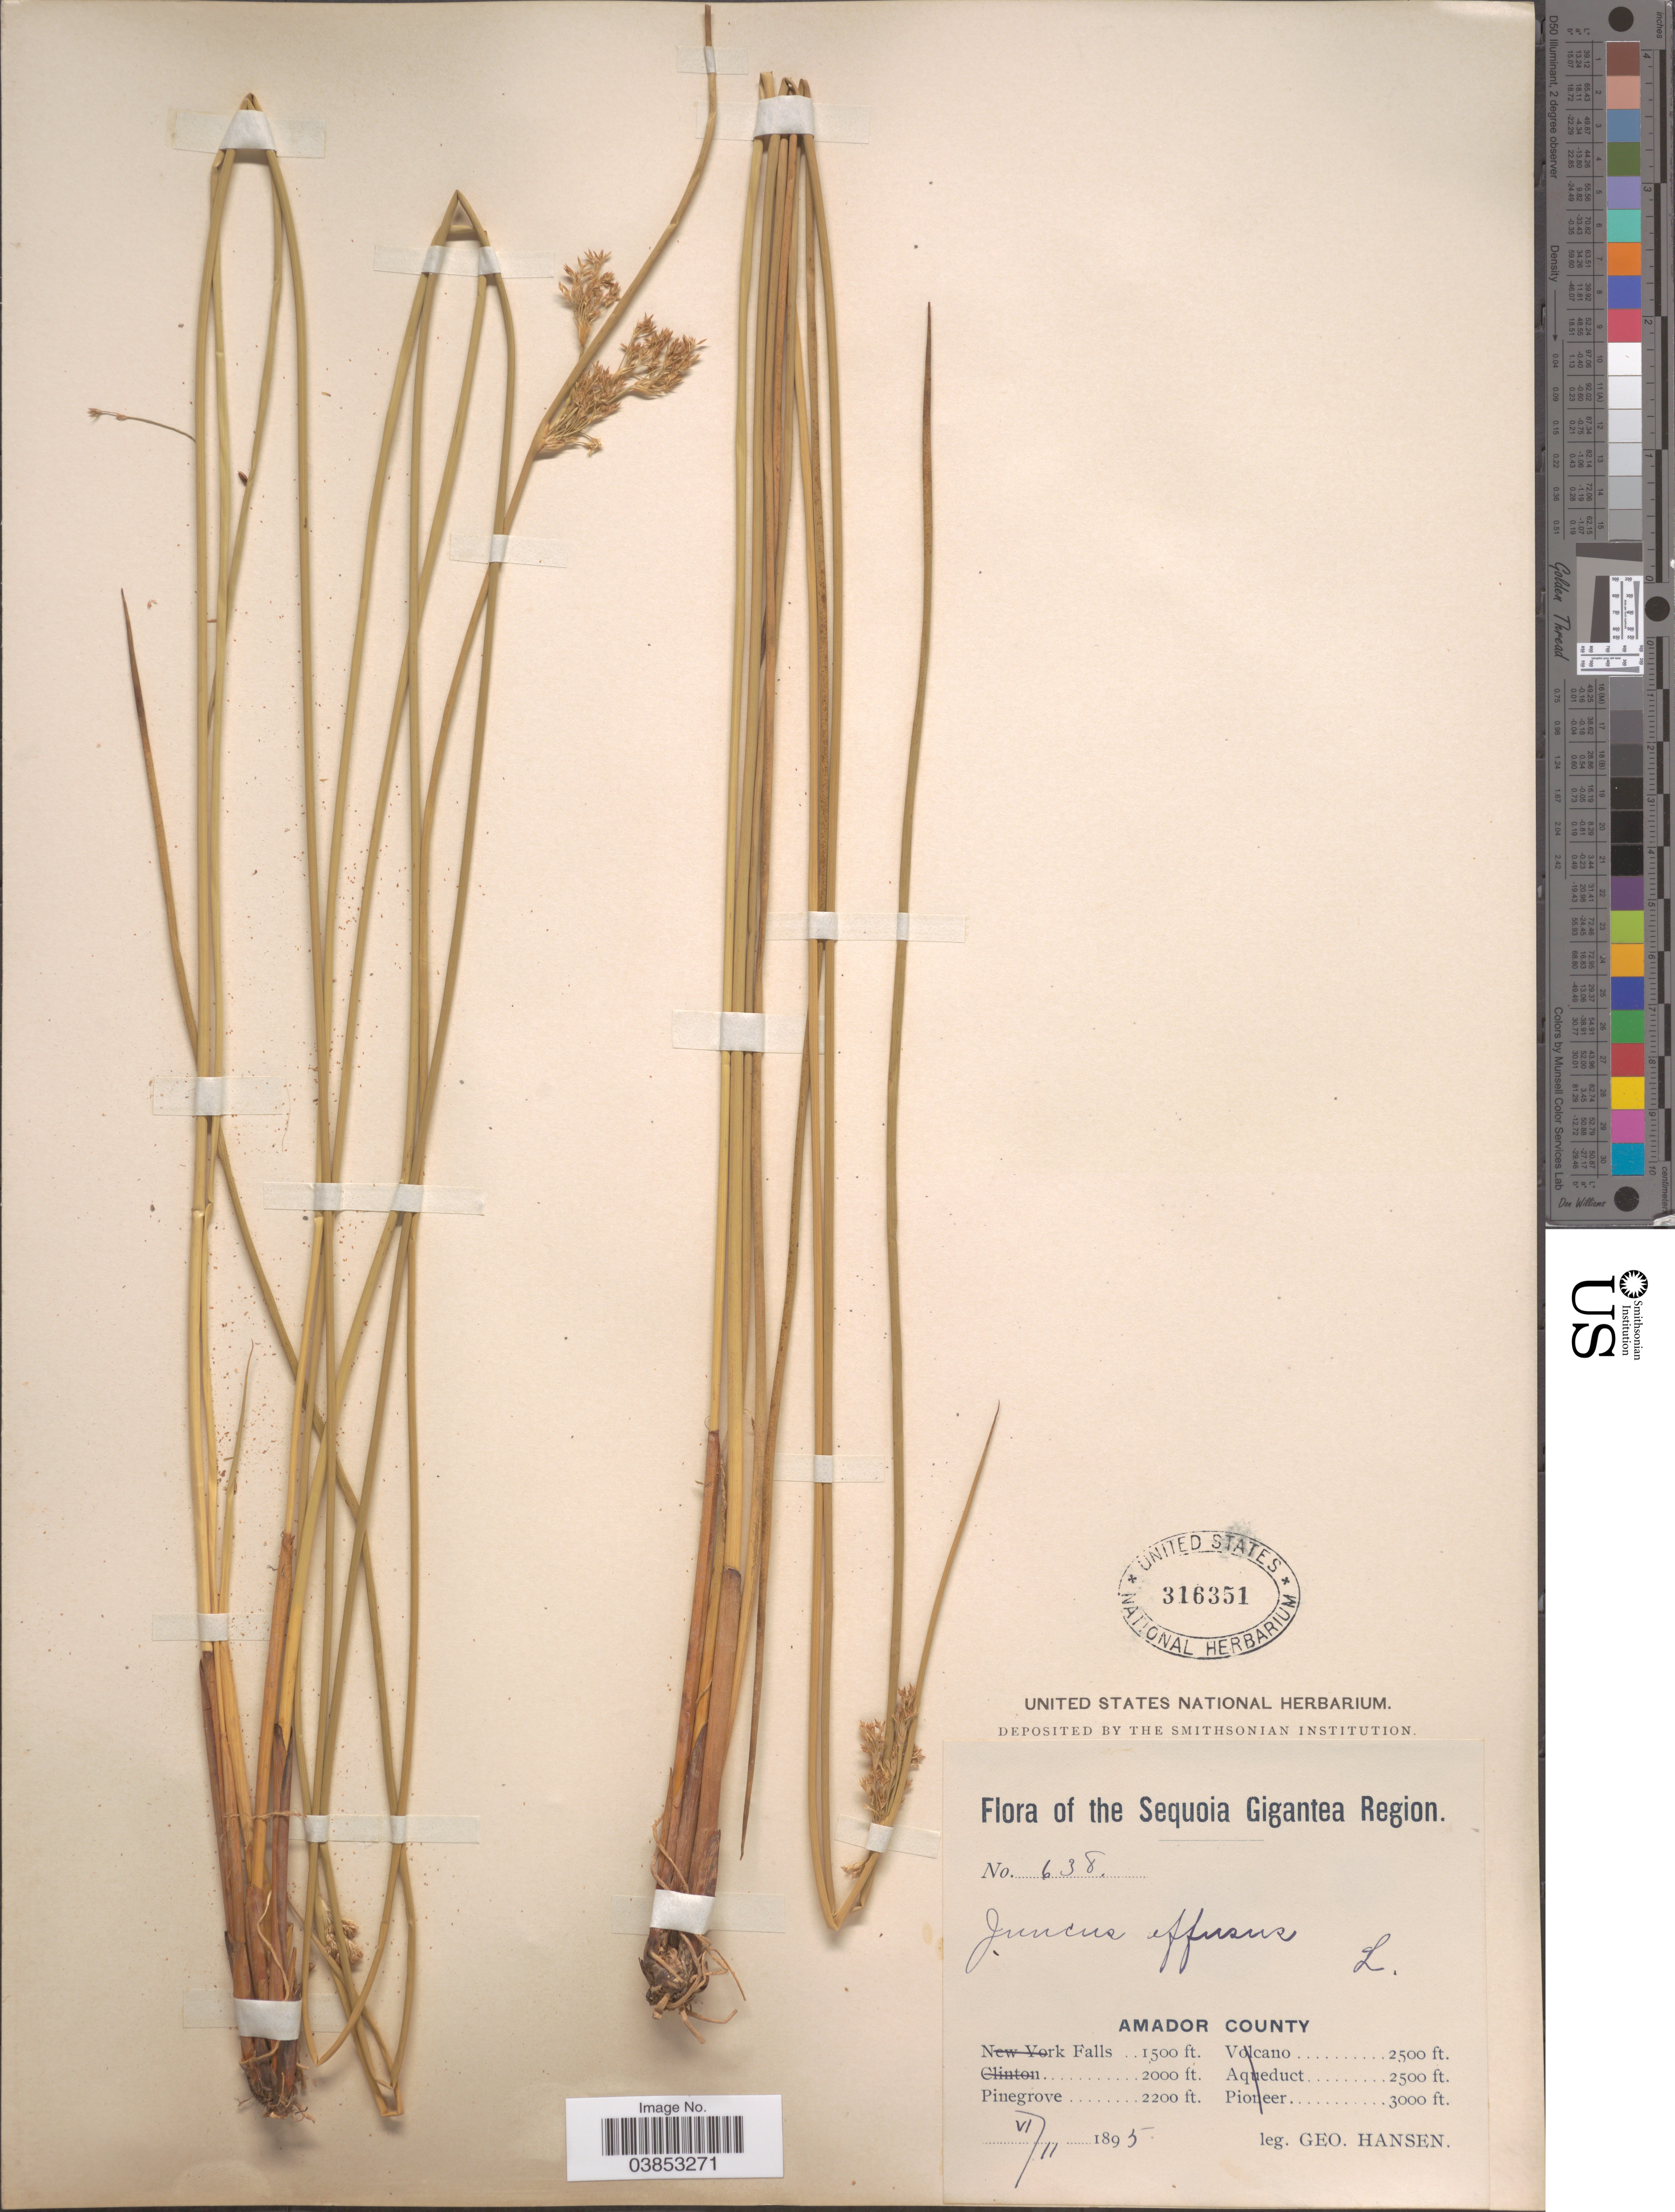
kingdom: Plantae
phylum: Tracheophyta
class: Liliopsida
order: Poales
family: Juncaceae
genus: Juncus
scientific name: Juncus effusus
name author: L.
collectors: G. Hansen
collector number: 638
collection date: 1895-06-11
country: United States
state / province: California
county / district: Amador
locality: Sequoia Gigantea Region. Amador County. Pinegrove.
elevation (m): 671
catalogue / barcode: US 316351